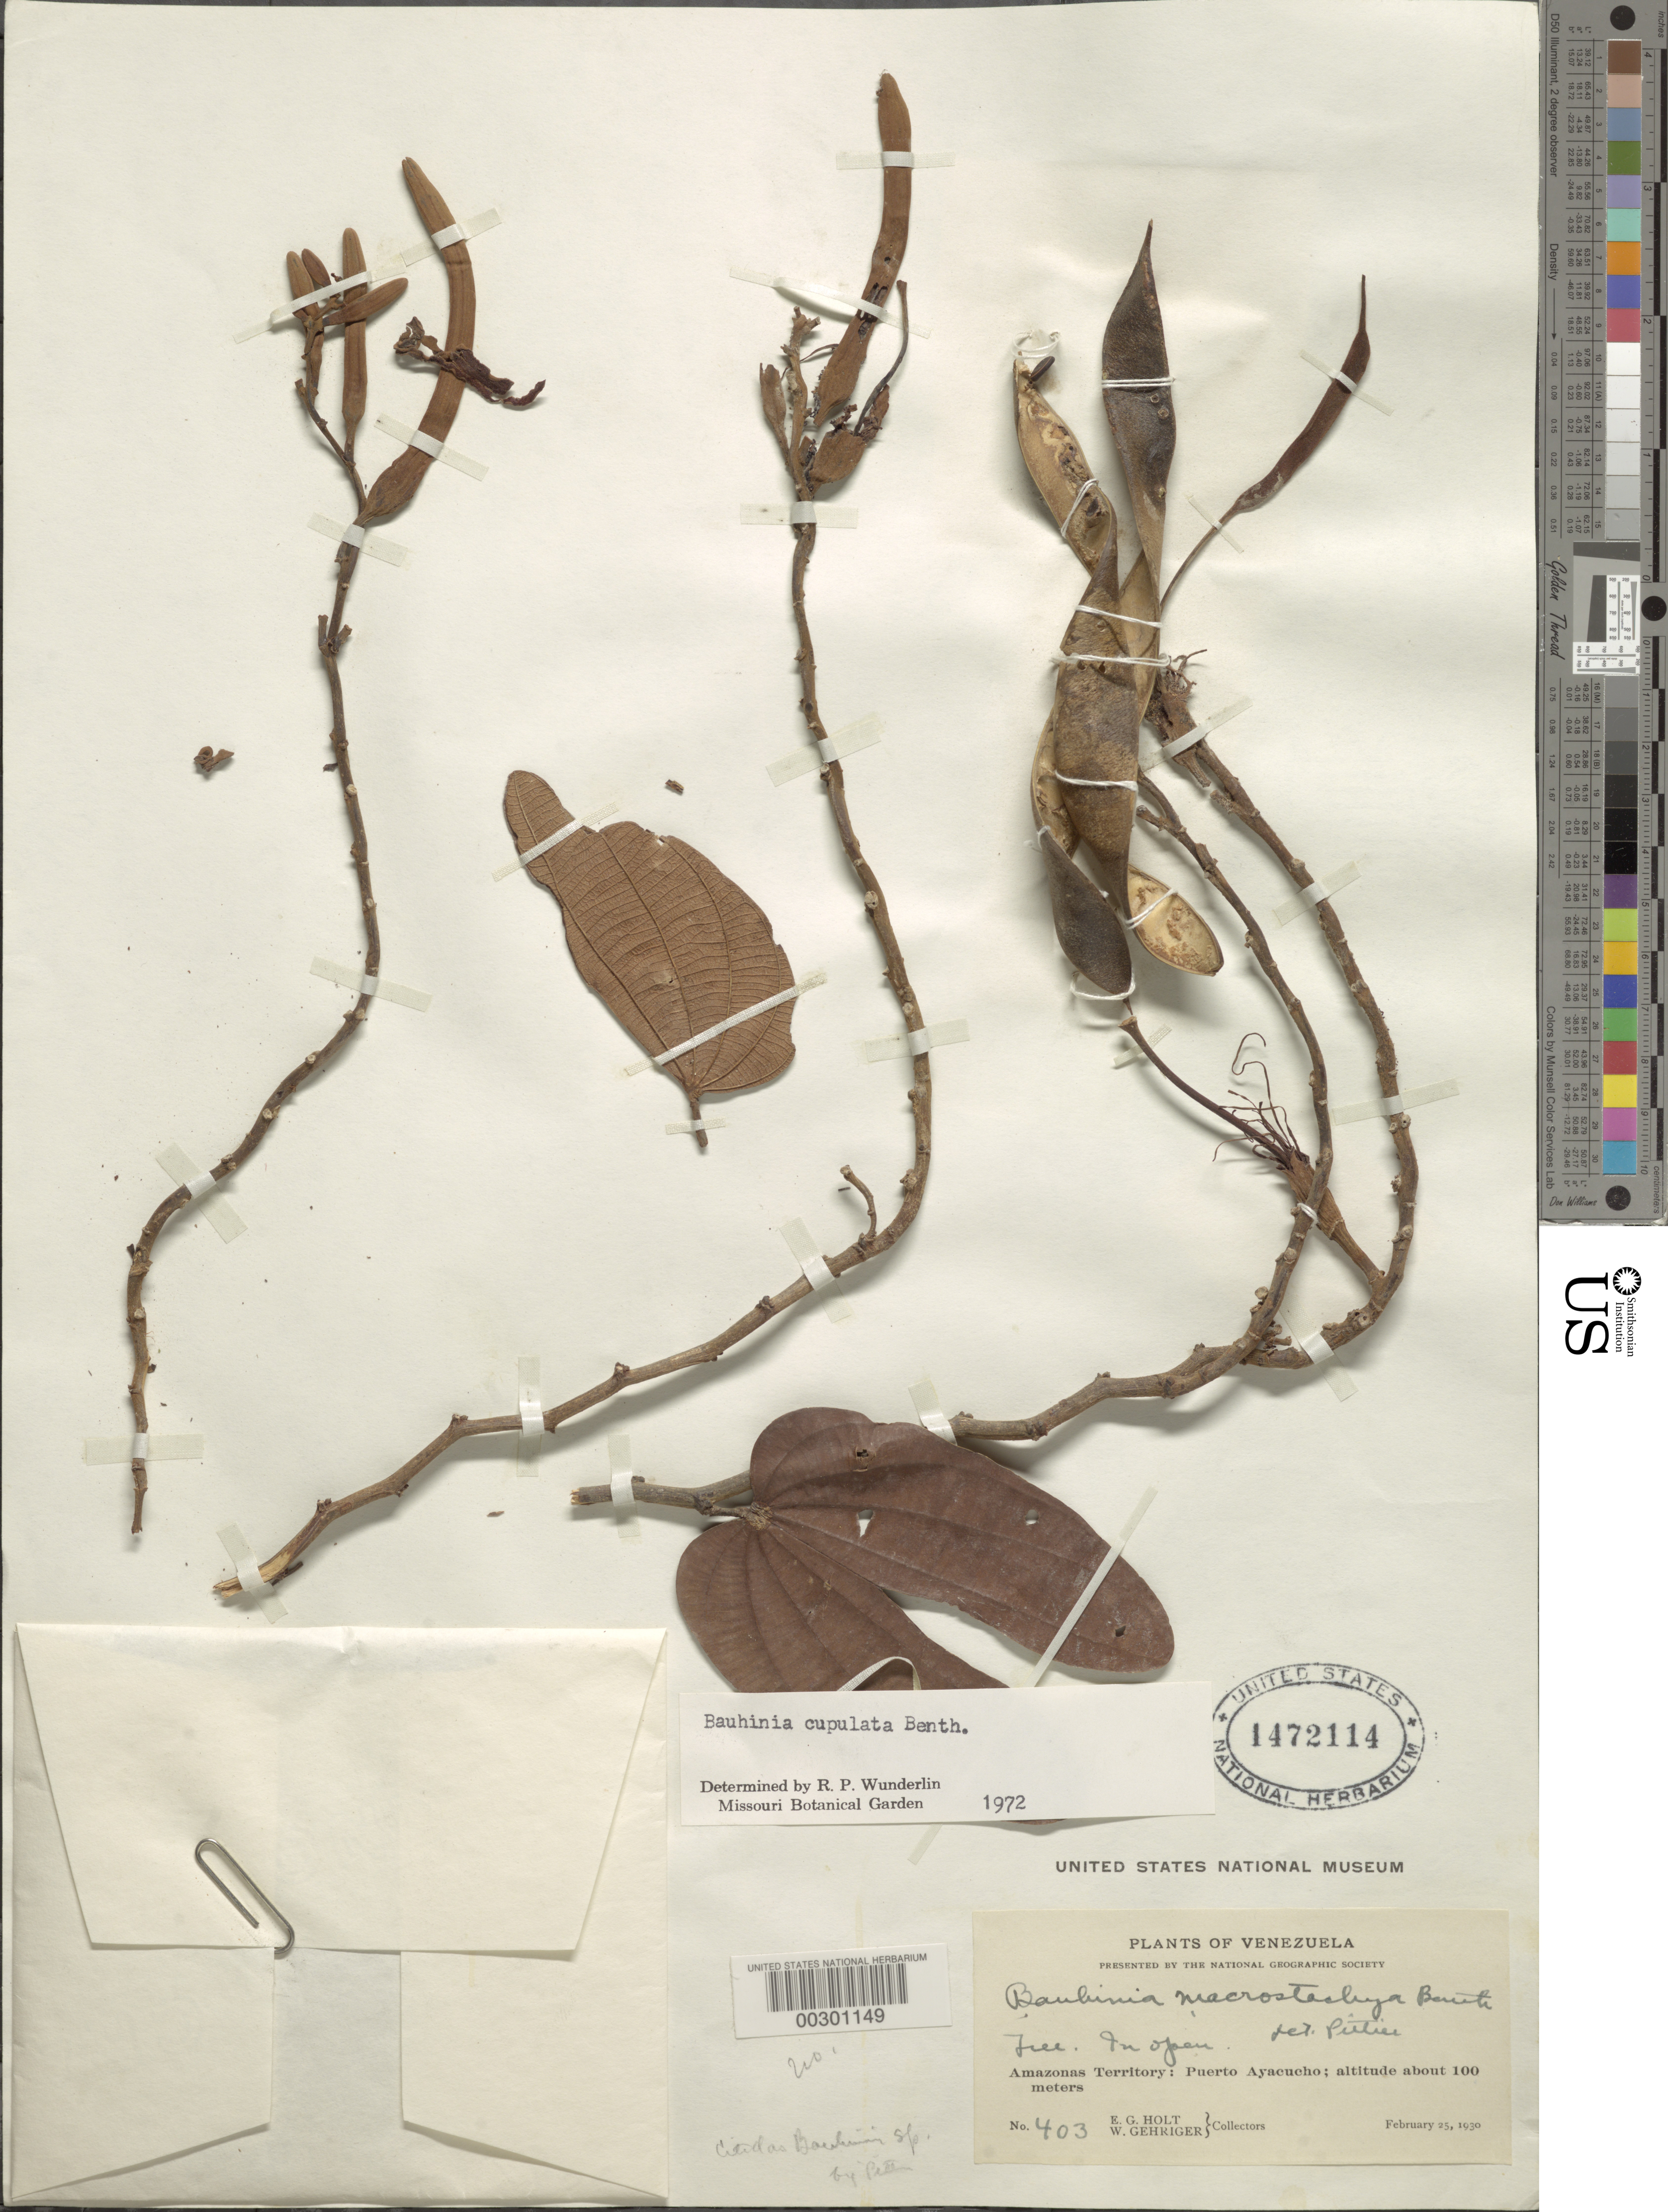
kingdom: Plantae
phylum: Tracheophyta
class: Magnoliopsida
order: Fabales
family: Fabaceae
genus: Bauhinia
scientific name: Bauhinia cupulata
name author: Benth.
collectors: E. Holt & W. Gehriger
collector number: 403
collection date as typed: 25 Feb 1930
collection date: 1930-02-25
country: Venezuela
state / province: Amazonas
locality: Puerto ayacucho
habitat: In open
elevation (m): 100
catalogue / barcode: US 1472114